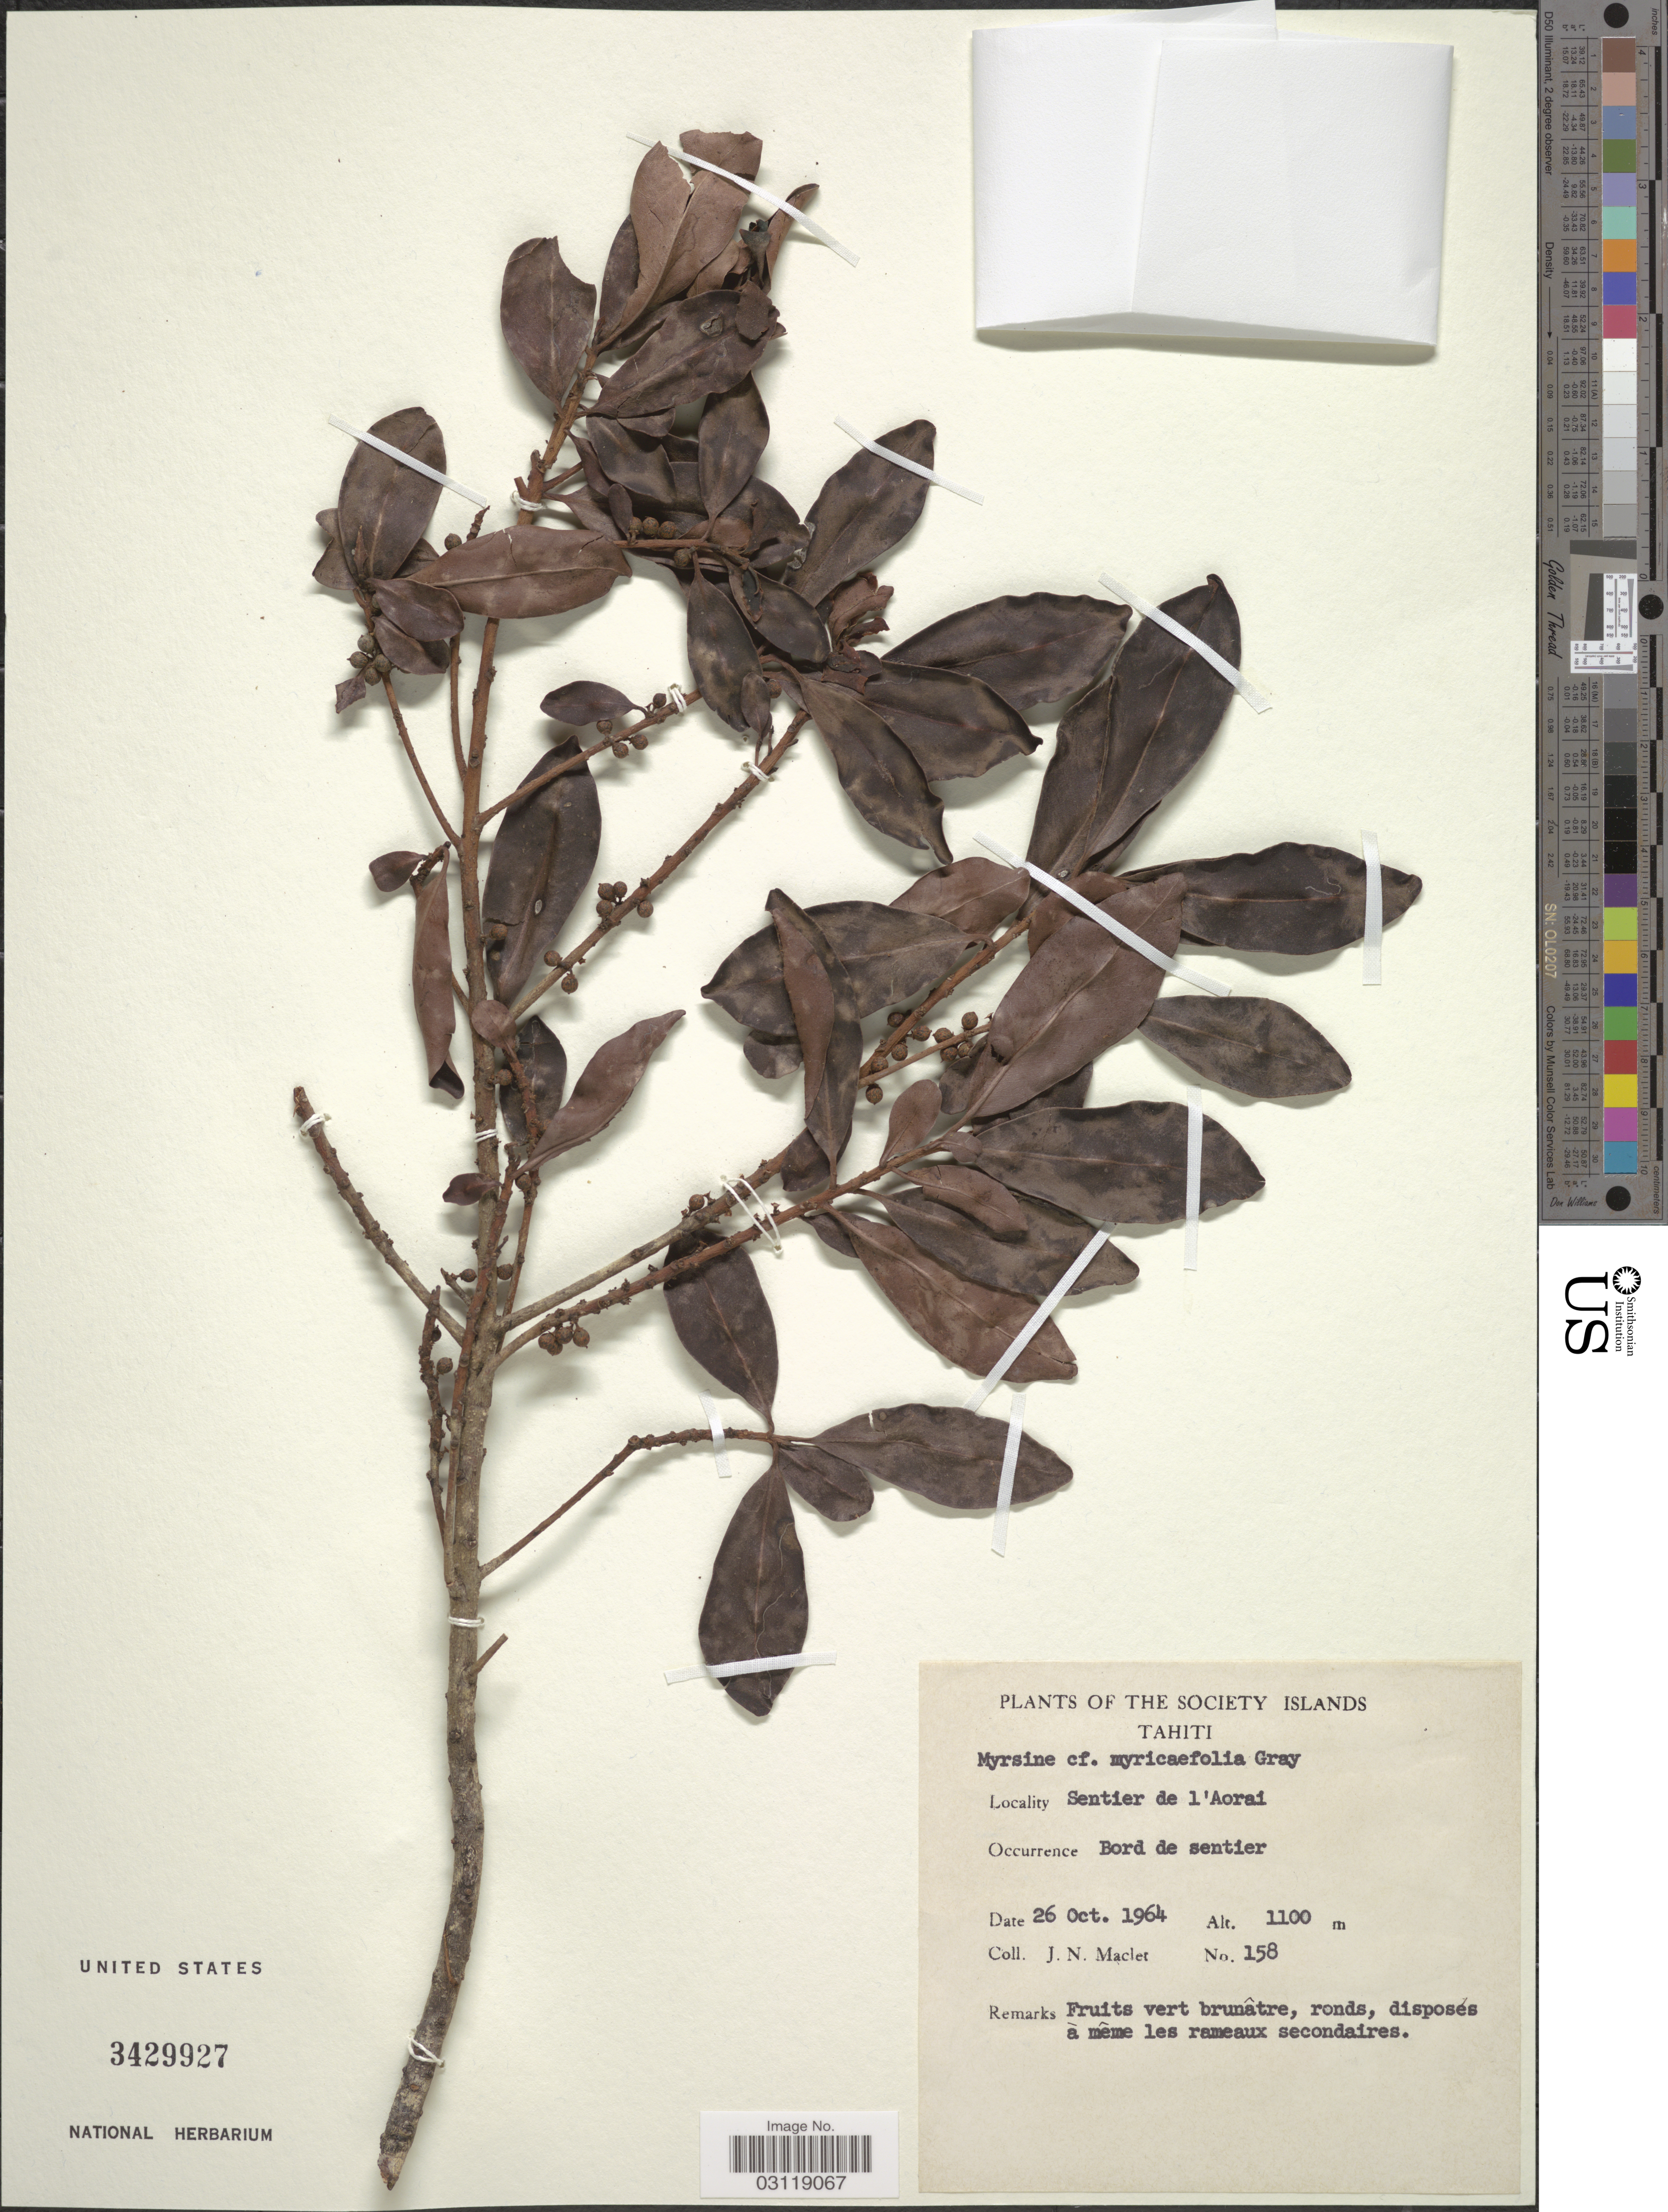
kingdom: Plantae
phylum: Tracheophyta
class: Magnoliopsida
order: Ericales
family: Primulaceae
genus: Rapanea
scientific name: Rapanea myricifolia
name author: (A. Gray) Mez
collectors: J. Maclet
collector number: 158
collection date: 1964-10-26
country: French Polynesia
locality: The Society Islands. Tahiti. Sentier de l'Aorai.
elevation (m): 1100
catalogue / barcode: US 3429927